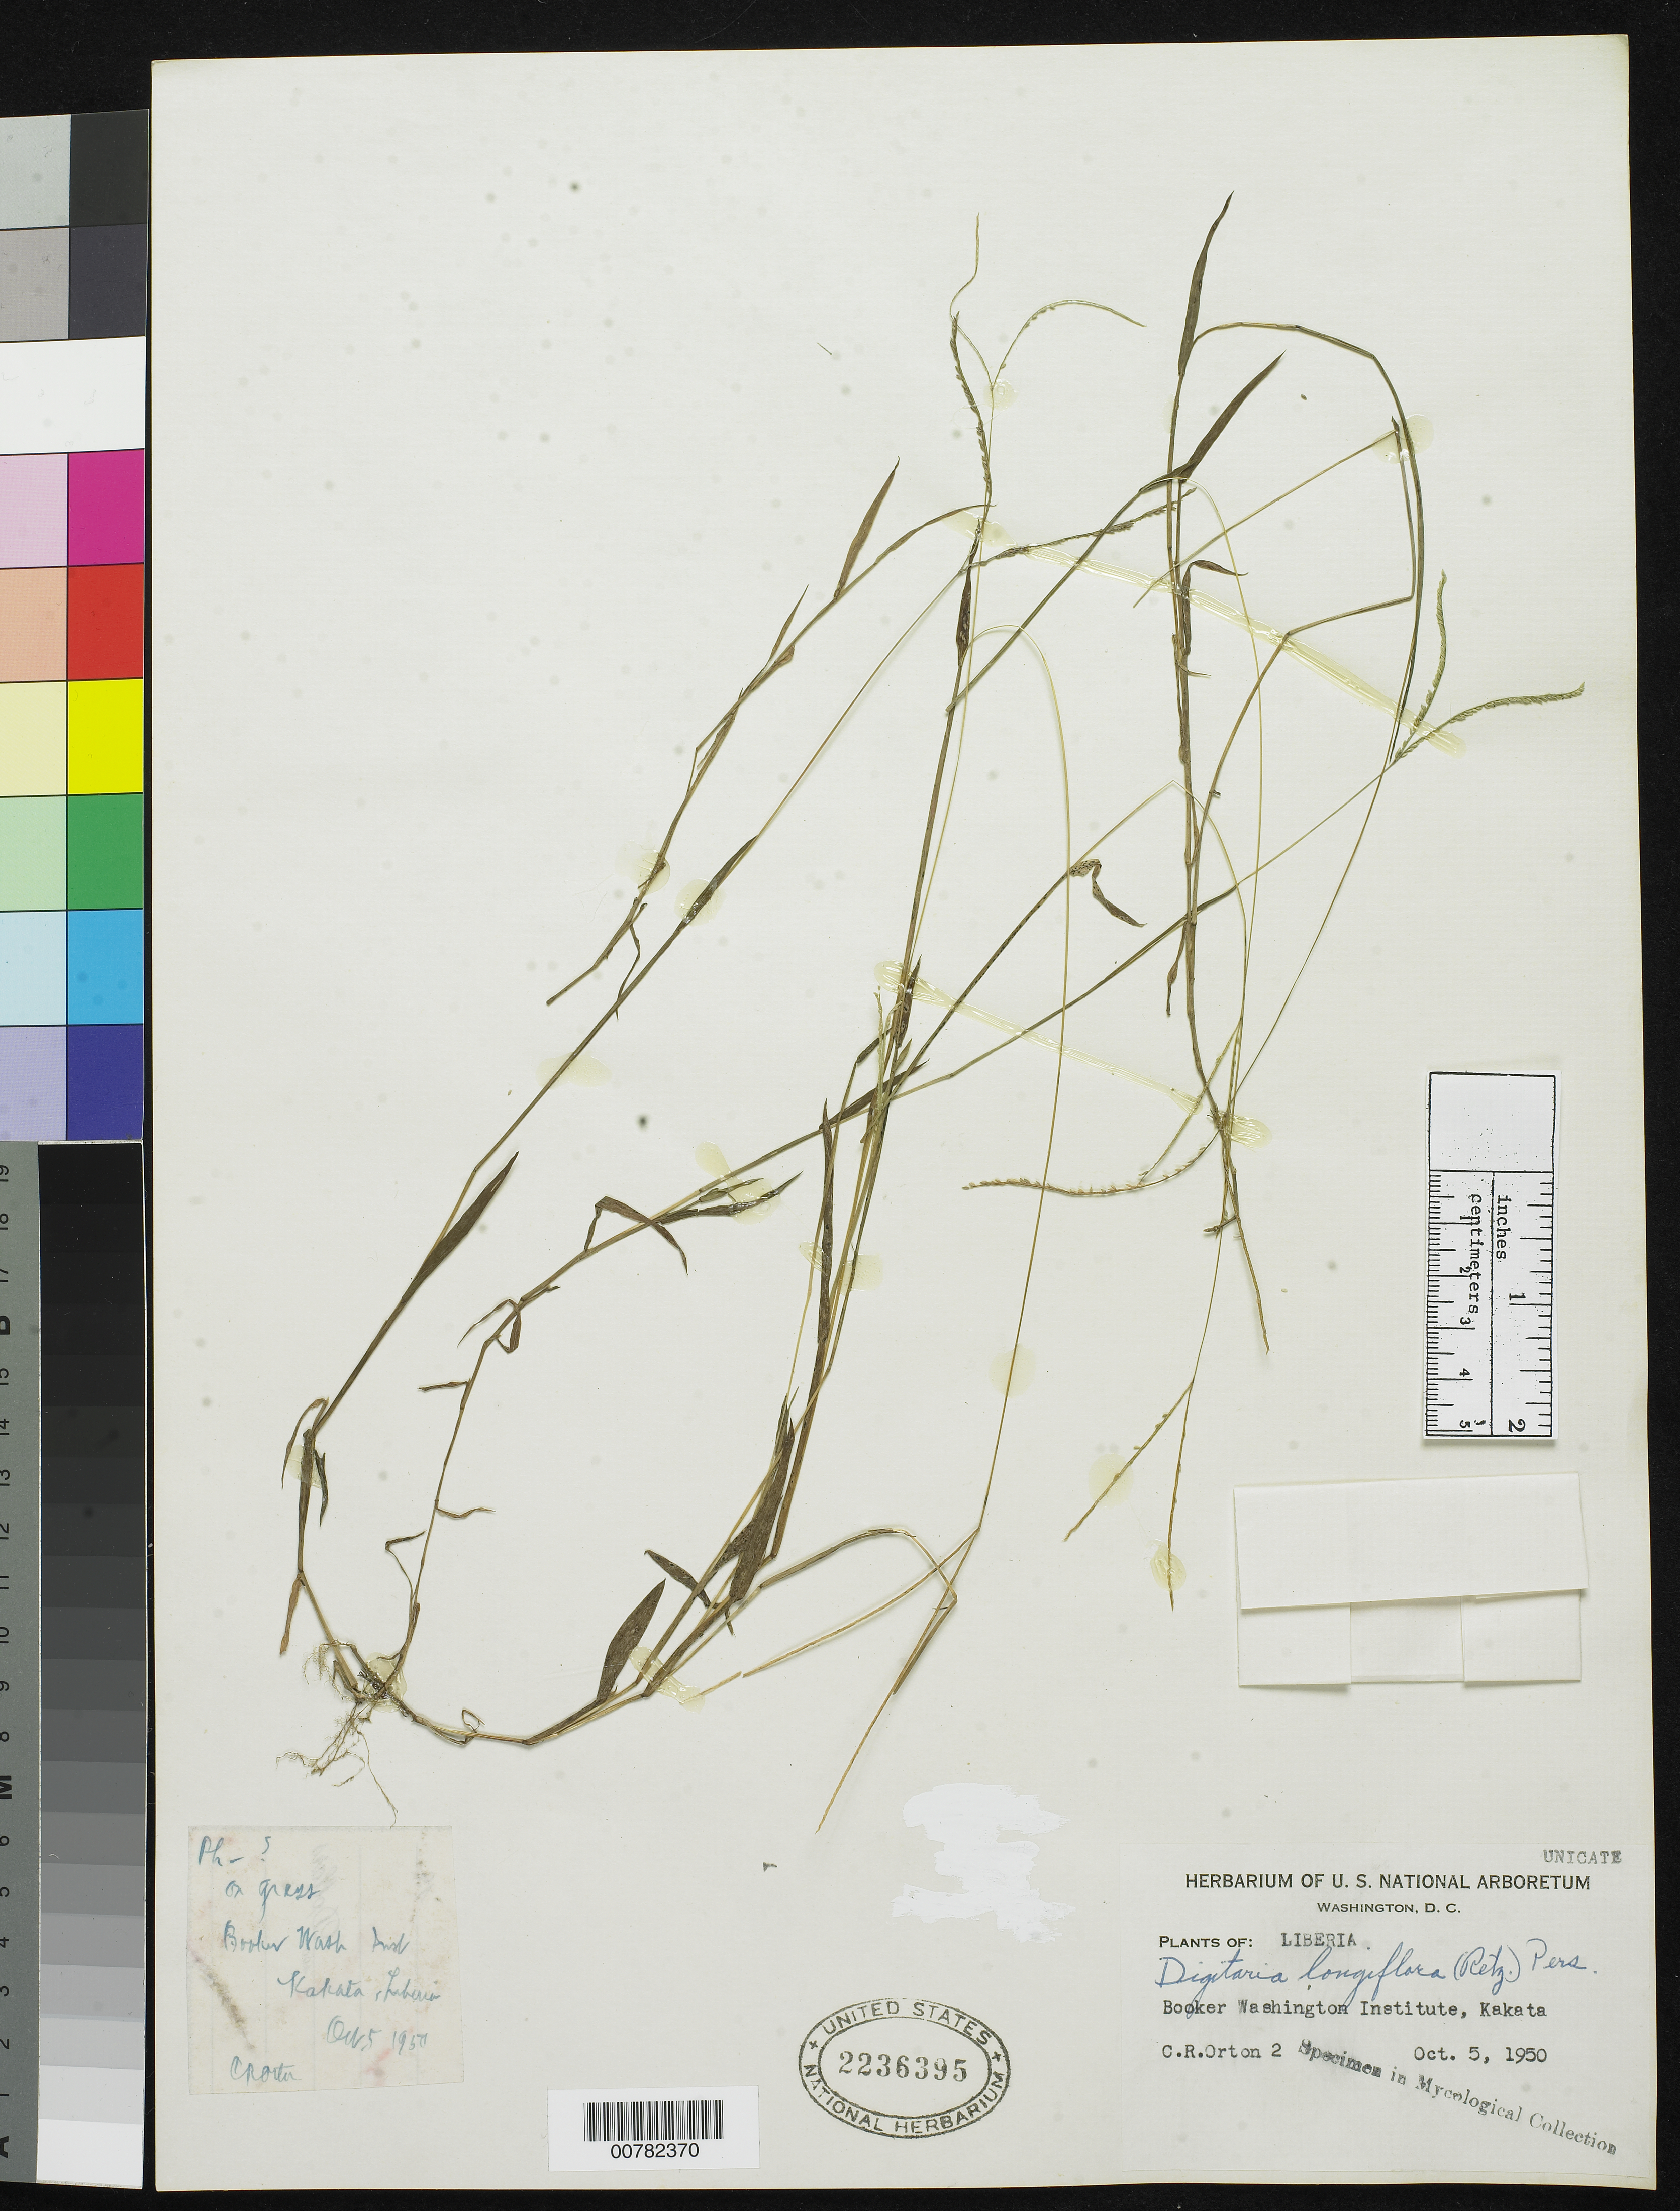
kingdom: Plantae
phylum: Tracheophyta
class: Liliopsida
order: Poales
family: Poaceae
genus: Digitaria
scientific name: Digitaria longiflora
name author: (Retz.) Pers.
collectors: C. Orton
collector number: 2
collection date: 1950-10-05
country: Liberia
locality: Booker Washington Institute, Kakata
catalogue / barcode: US 2236395